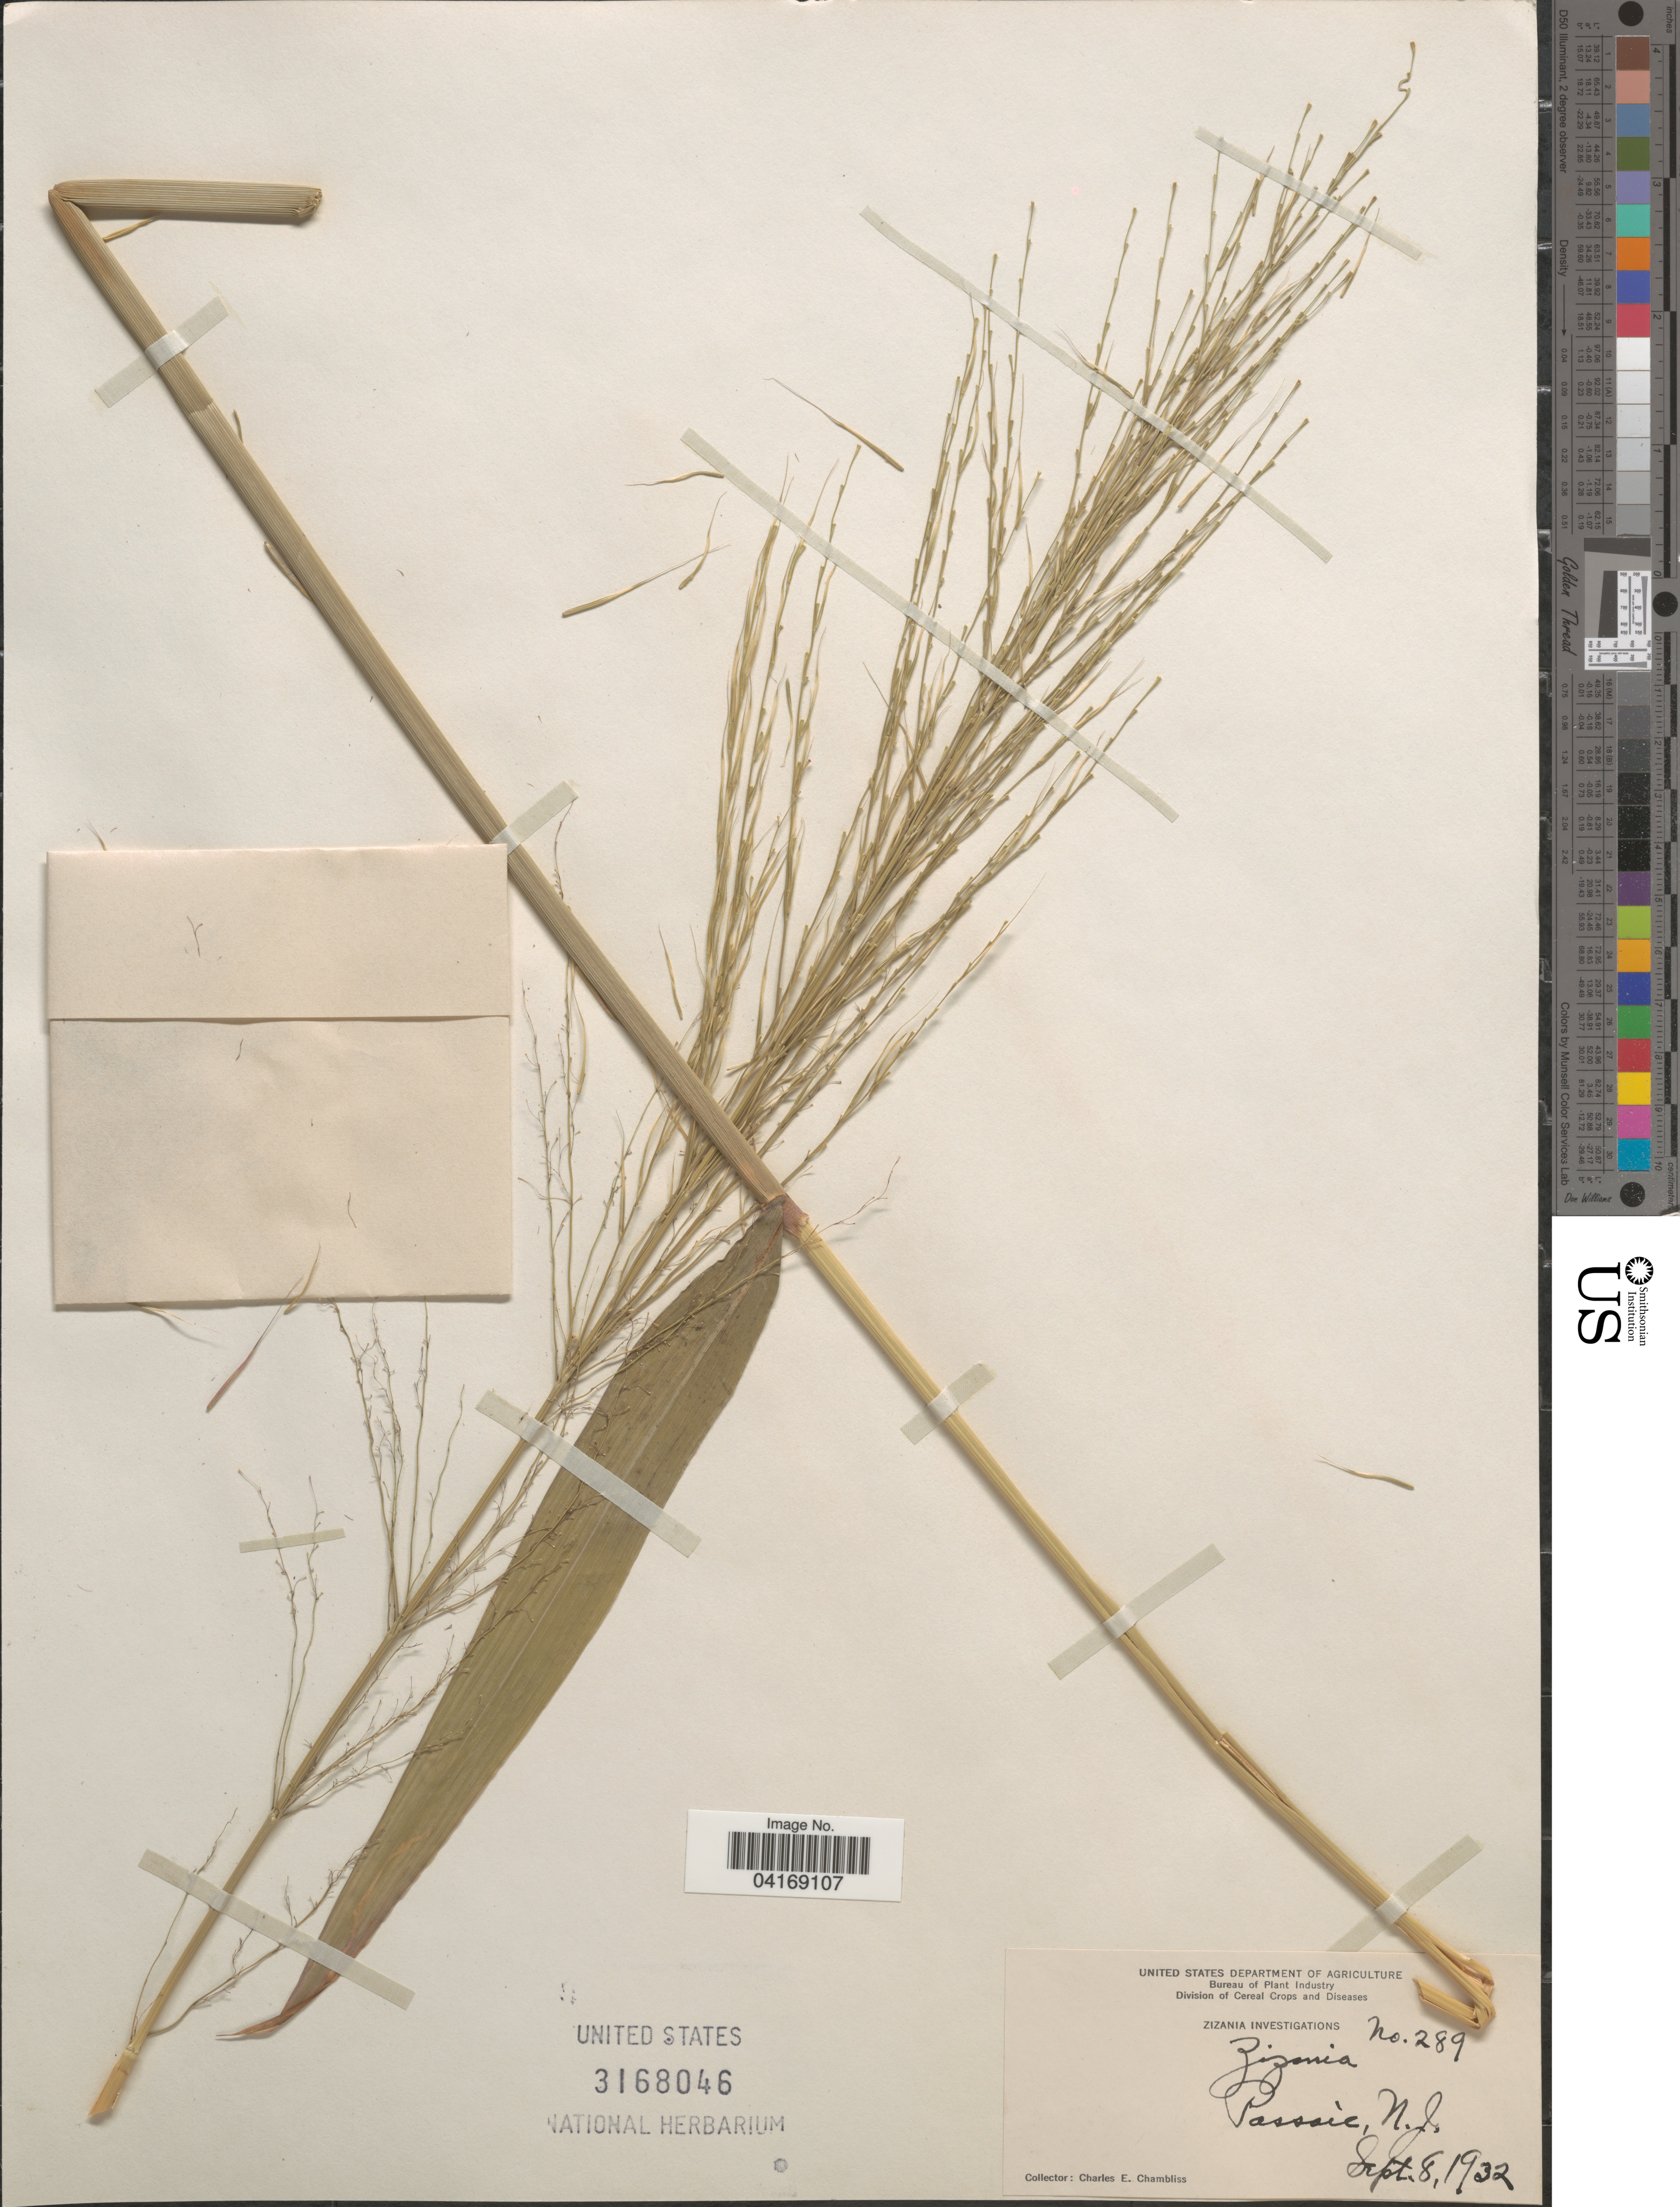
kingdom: Plantae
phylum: Tracheophyta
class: Liliopsida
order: Poales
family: Poaceae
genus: Zizania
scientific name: Zizania sp.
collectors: C. Chambliss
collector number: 289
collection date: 1932-09-08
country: United States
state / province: New Jersey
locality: Passaic.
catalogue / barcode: US 3168046